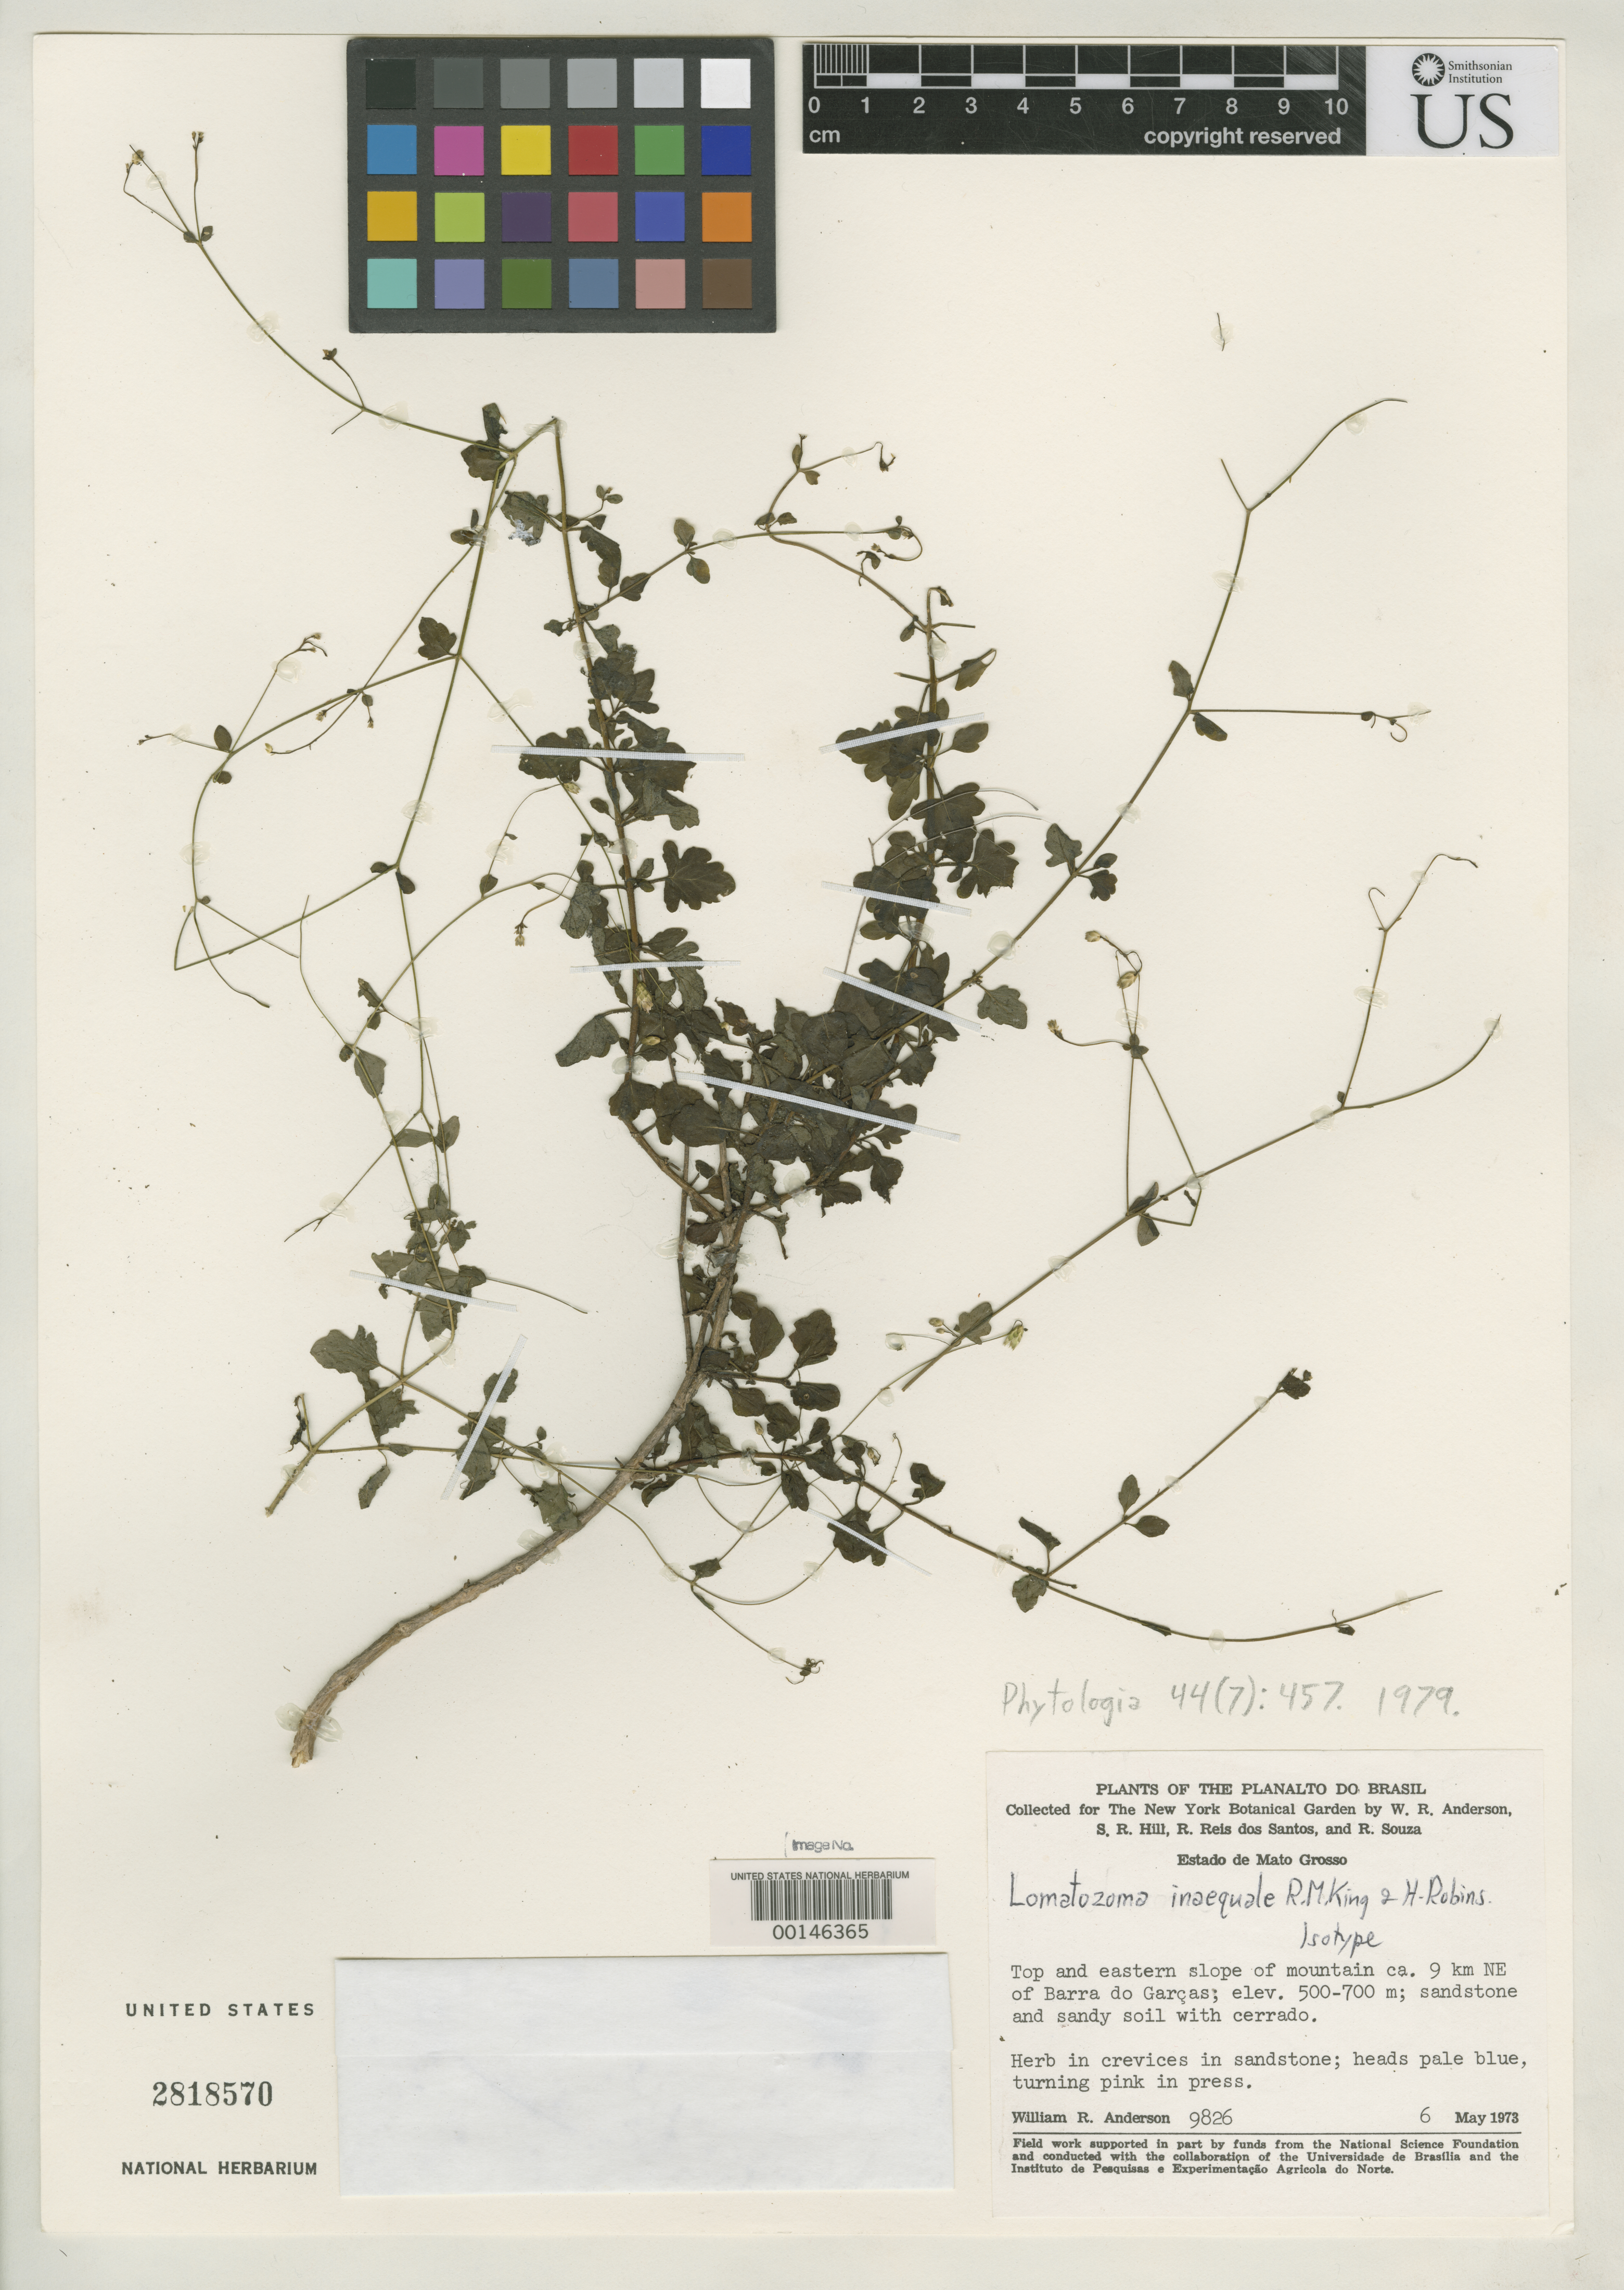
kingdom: Plantae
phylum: Tracheophyta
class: Magnoliopsida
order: Asterales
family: Asteraceae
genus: Lomatozona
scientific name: Lomatozona inaequale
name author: R.M. King & H. Rob.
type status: Isotype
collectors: W. R. Anderson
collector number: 9826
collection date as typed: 06 May 1973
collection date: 1973-05-06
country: Brazil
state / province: Mato Grosso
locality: NE of Barra do Garcas.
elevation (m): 500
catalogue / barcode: US 2818570